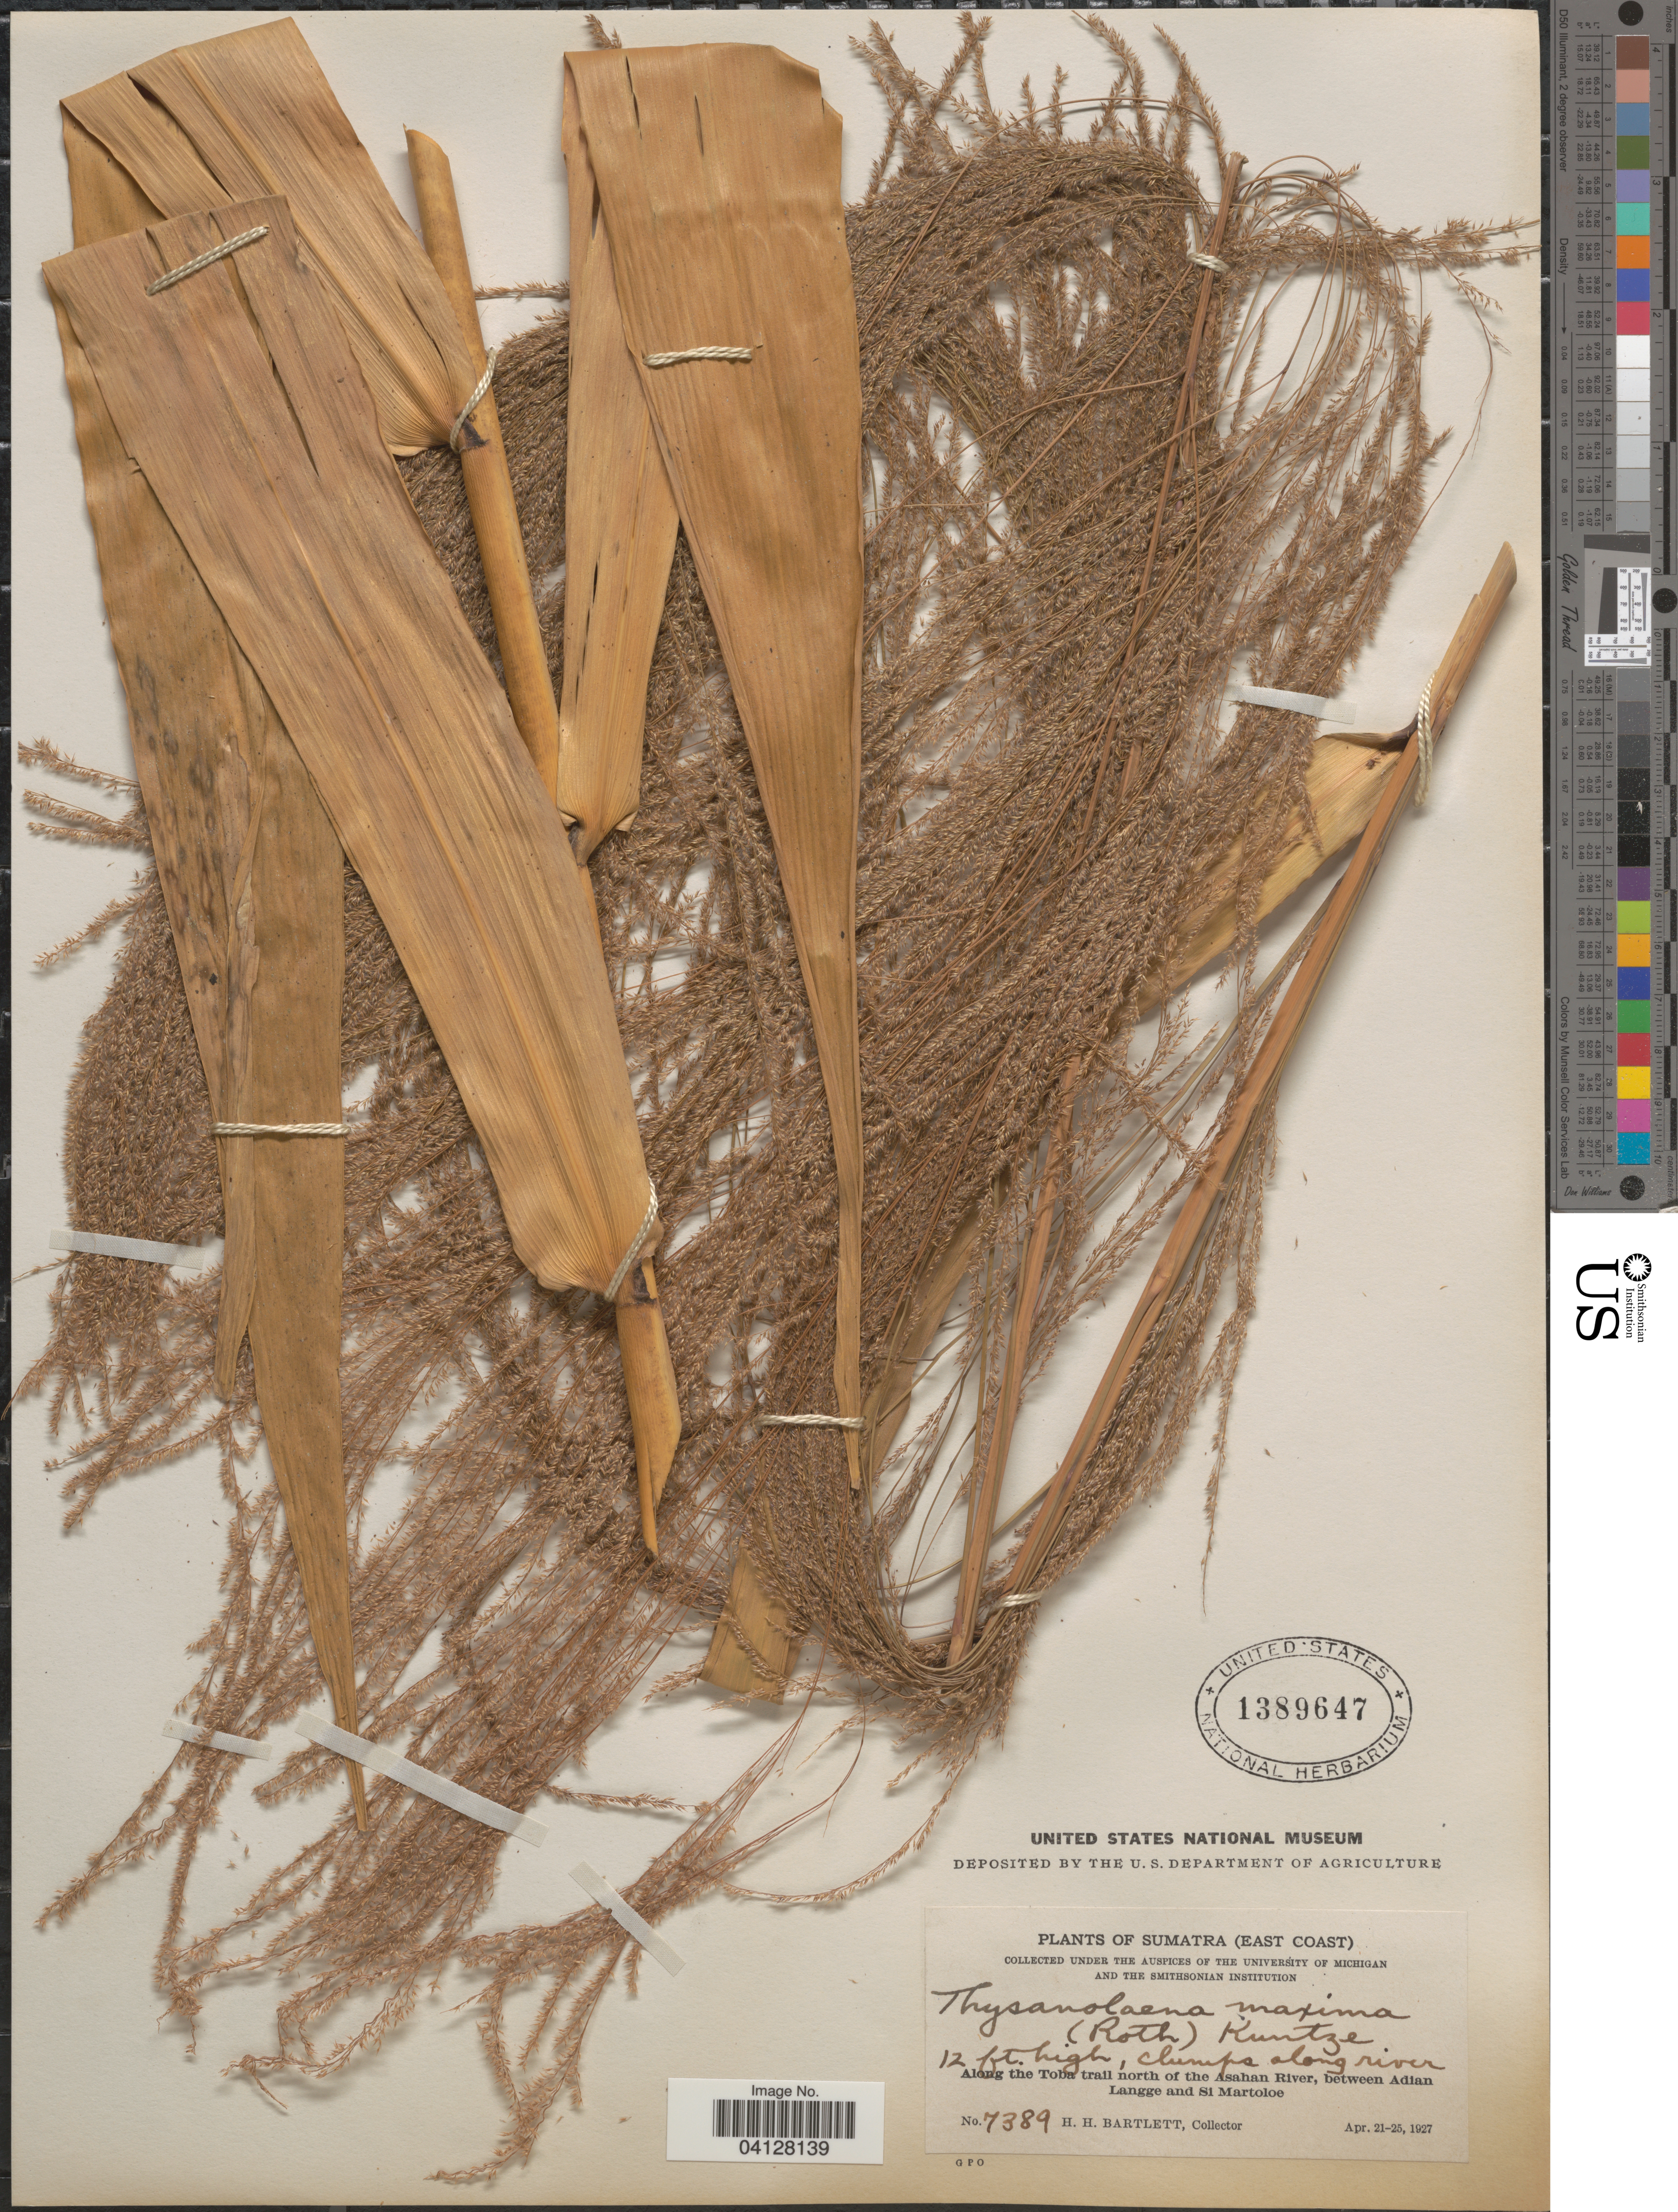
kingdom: Plantae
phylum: Tracheophyta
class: Liliopsida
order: Poales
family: Poaceae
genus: Thysanolaena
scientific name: Thysanolaena maxima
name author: (Roxb.) Kuntze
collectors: H. H. Bartlett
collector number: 7389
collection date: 1927-04-21/1927-04-25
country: Indonesia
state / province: Sumatra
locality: (East Coast). Along the Toba trail north of the Asahan River, between Adian Langge and Si Martoloe.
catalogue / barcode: US 1389647